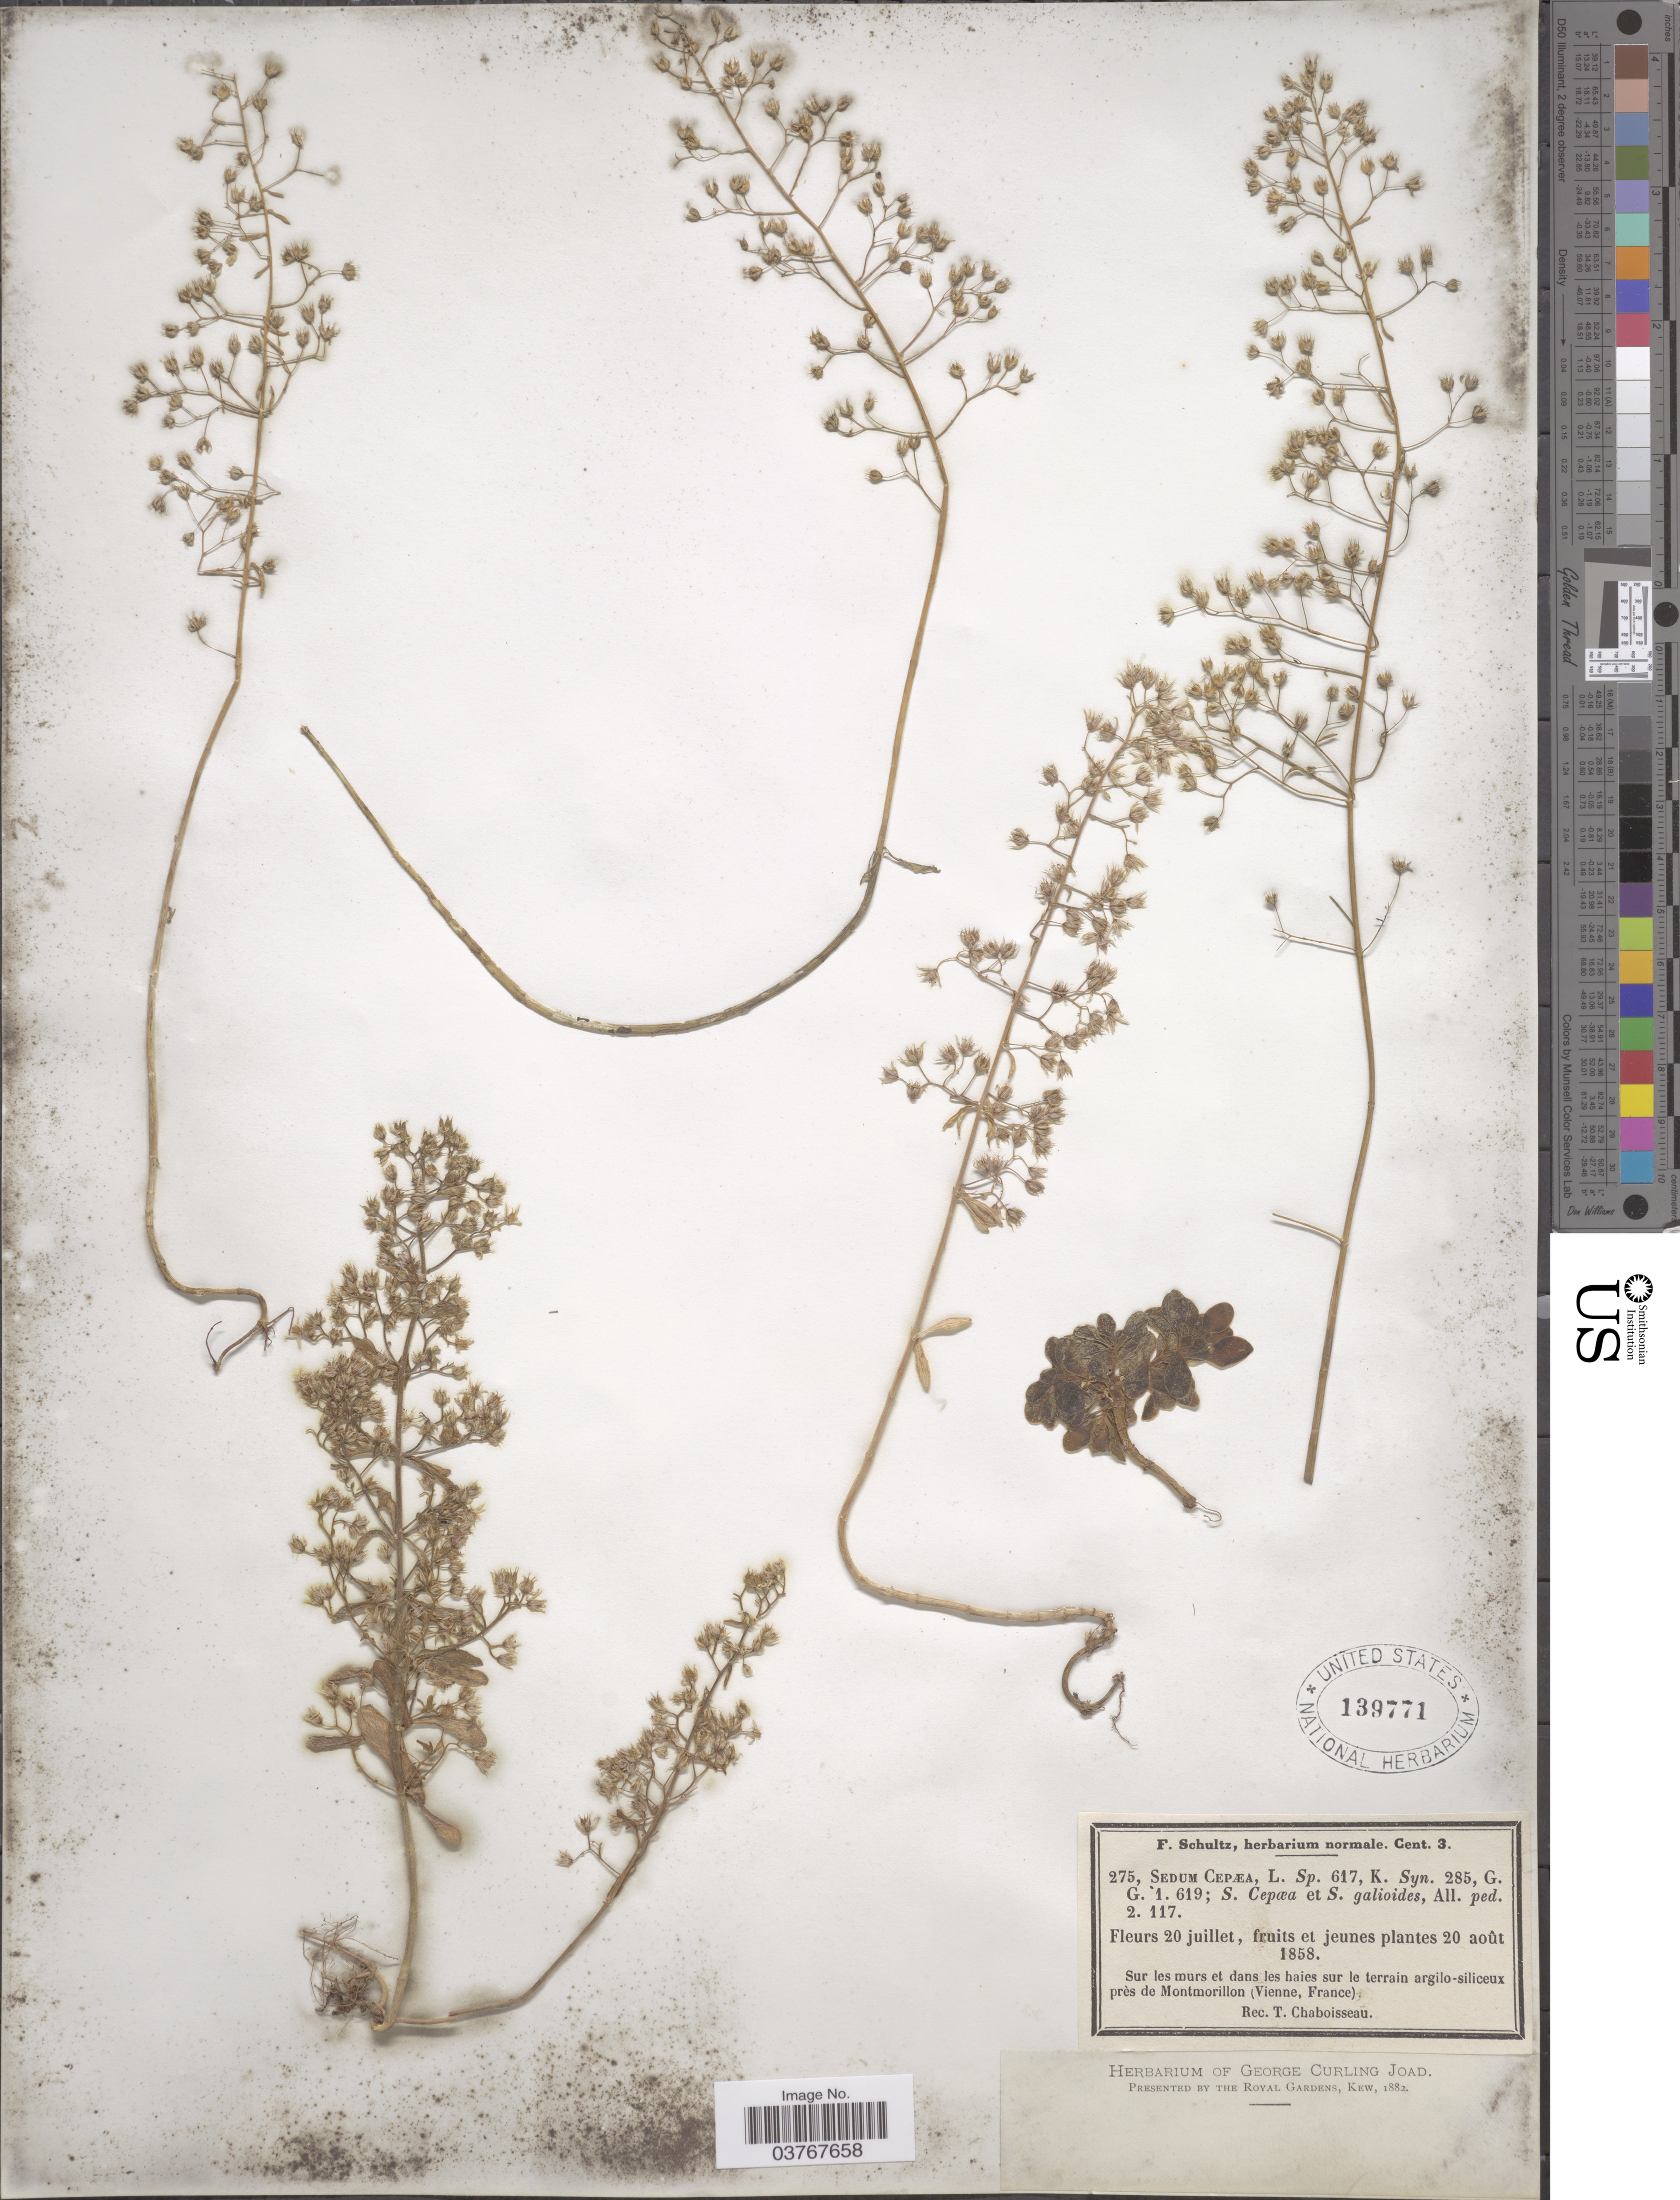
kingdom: Plantae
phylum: Tracheophyta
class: Magnoliopsida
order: Saxifragales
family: Crassulaceae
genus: Sedum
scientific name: Sedum cepaea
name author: L.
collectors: T. Chaboisseau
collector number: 275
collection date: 1858-07-20/1858-08-20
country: France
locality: Sur les murs et dans les haies sur le terrain argilo-siliceux près de Montmorillon (Vienne).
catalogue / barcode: US 139771